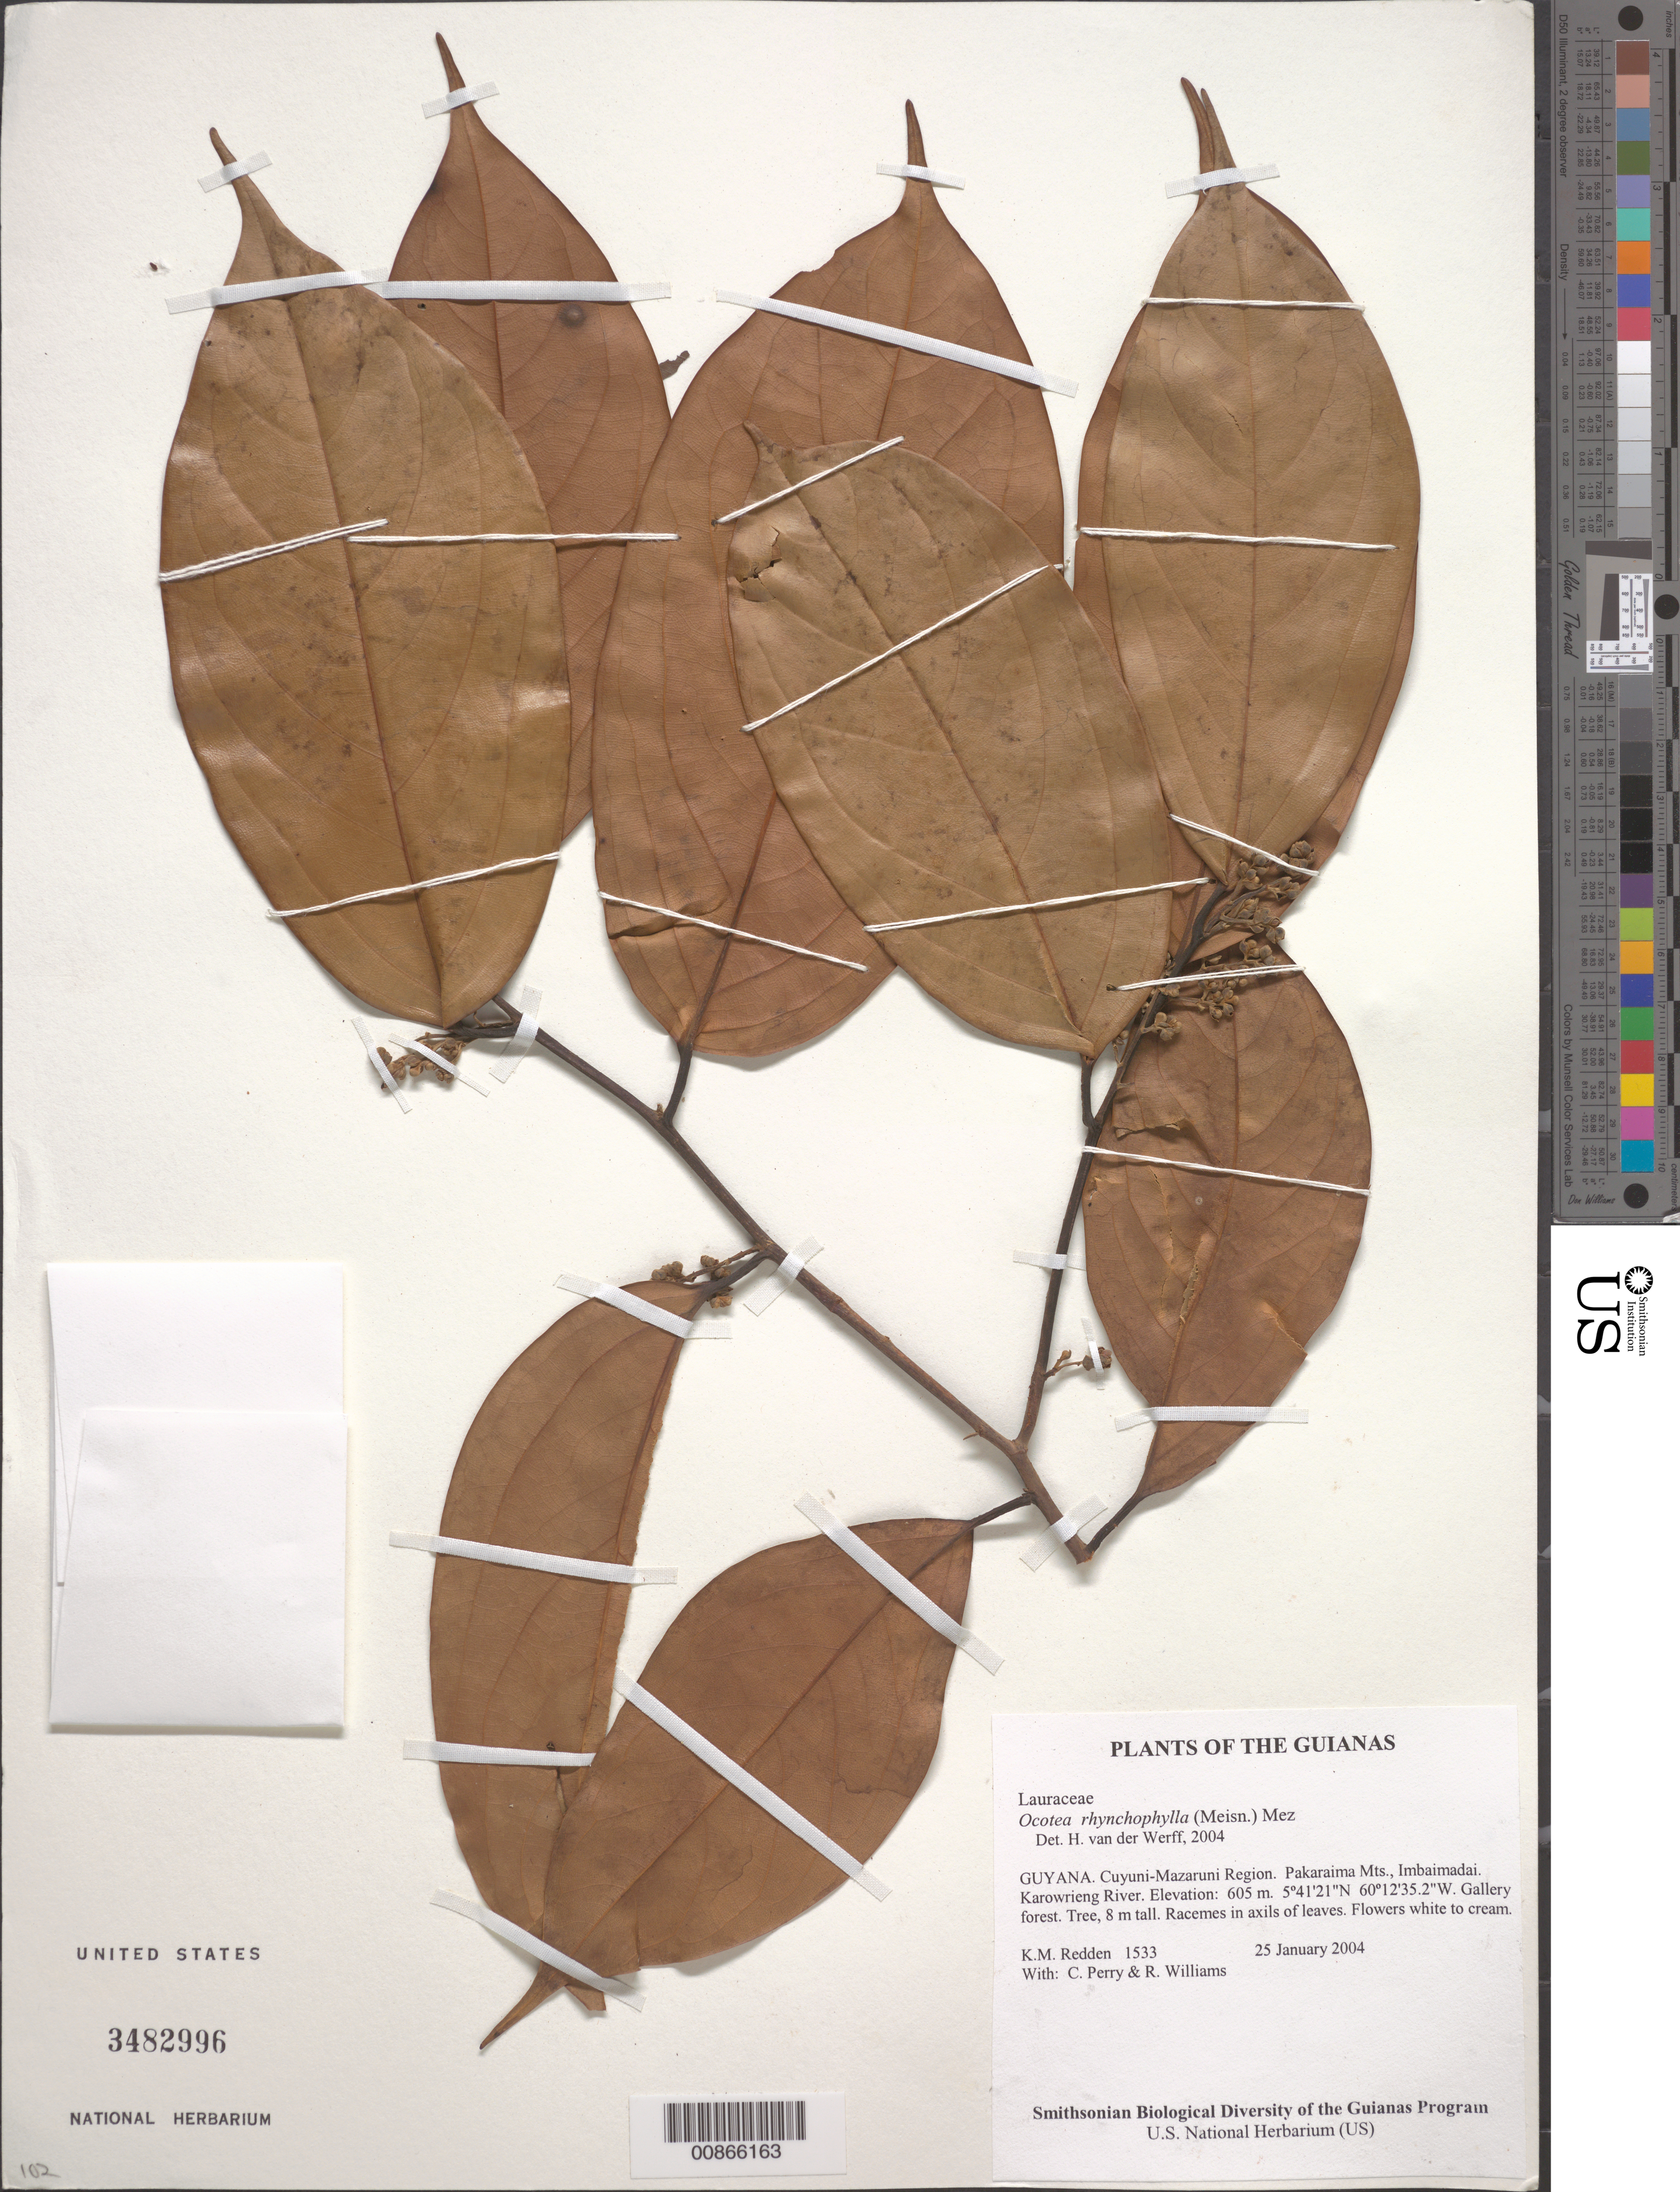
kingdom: Plantae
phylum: Tracheophyta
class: Magnoliopsida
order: Laurales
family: Lauraceae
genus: Ocotea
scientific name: Ocotea rhynchophylla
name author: (Hieron.) Mez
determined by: van der Werff, H., (MO), Missouri Botanical Garden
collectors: K. M. Redden, C. Perry & R. Williams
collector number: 1533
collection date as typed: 25 January 2004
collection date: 2004-01-25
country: Guyana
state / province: Cuyuni-Mazaruni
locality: Pakaraima Mts., Imbaimadai. Karowrieng River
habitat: Gallery forest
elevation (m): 605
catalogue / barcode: US 3482996